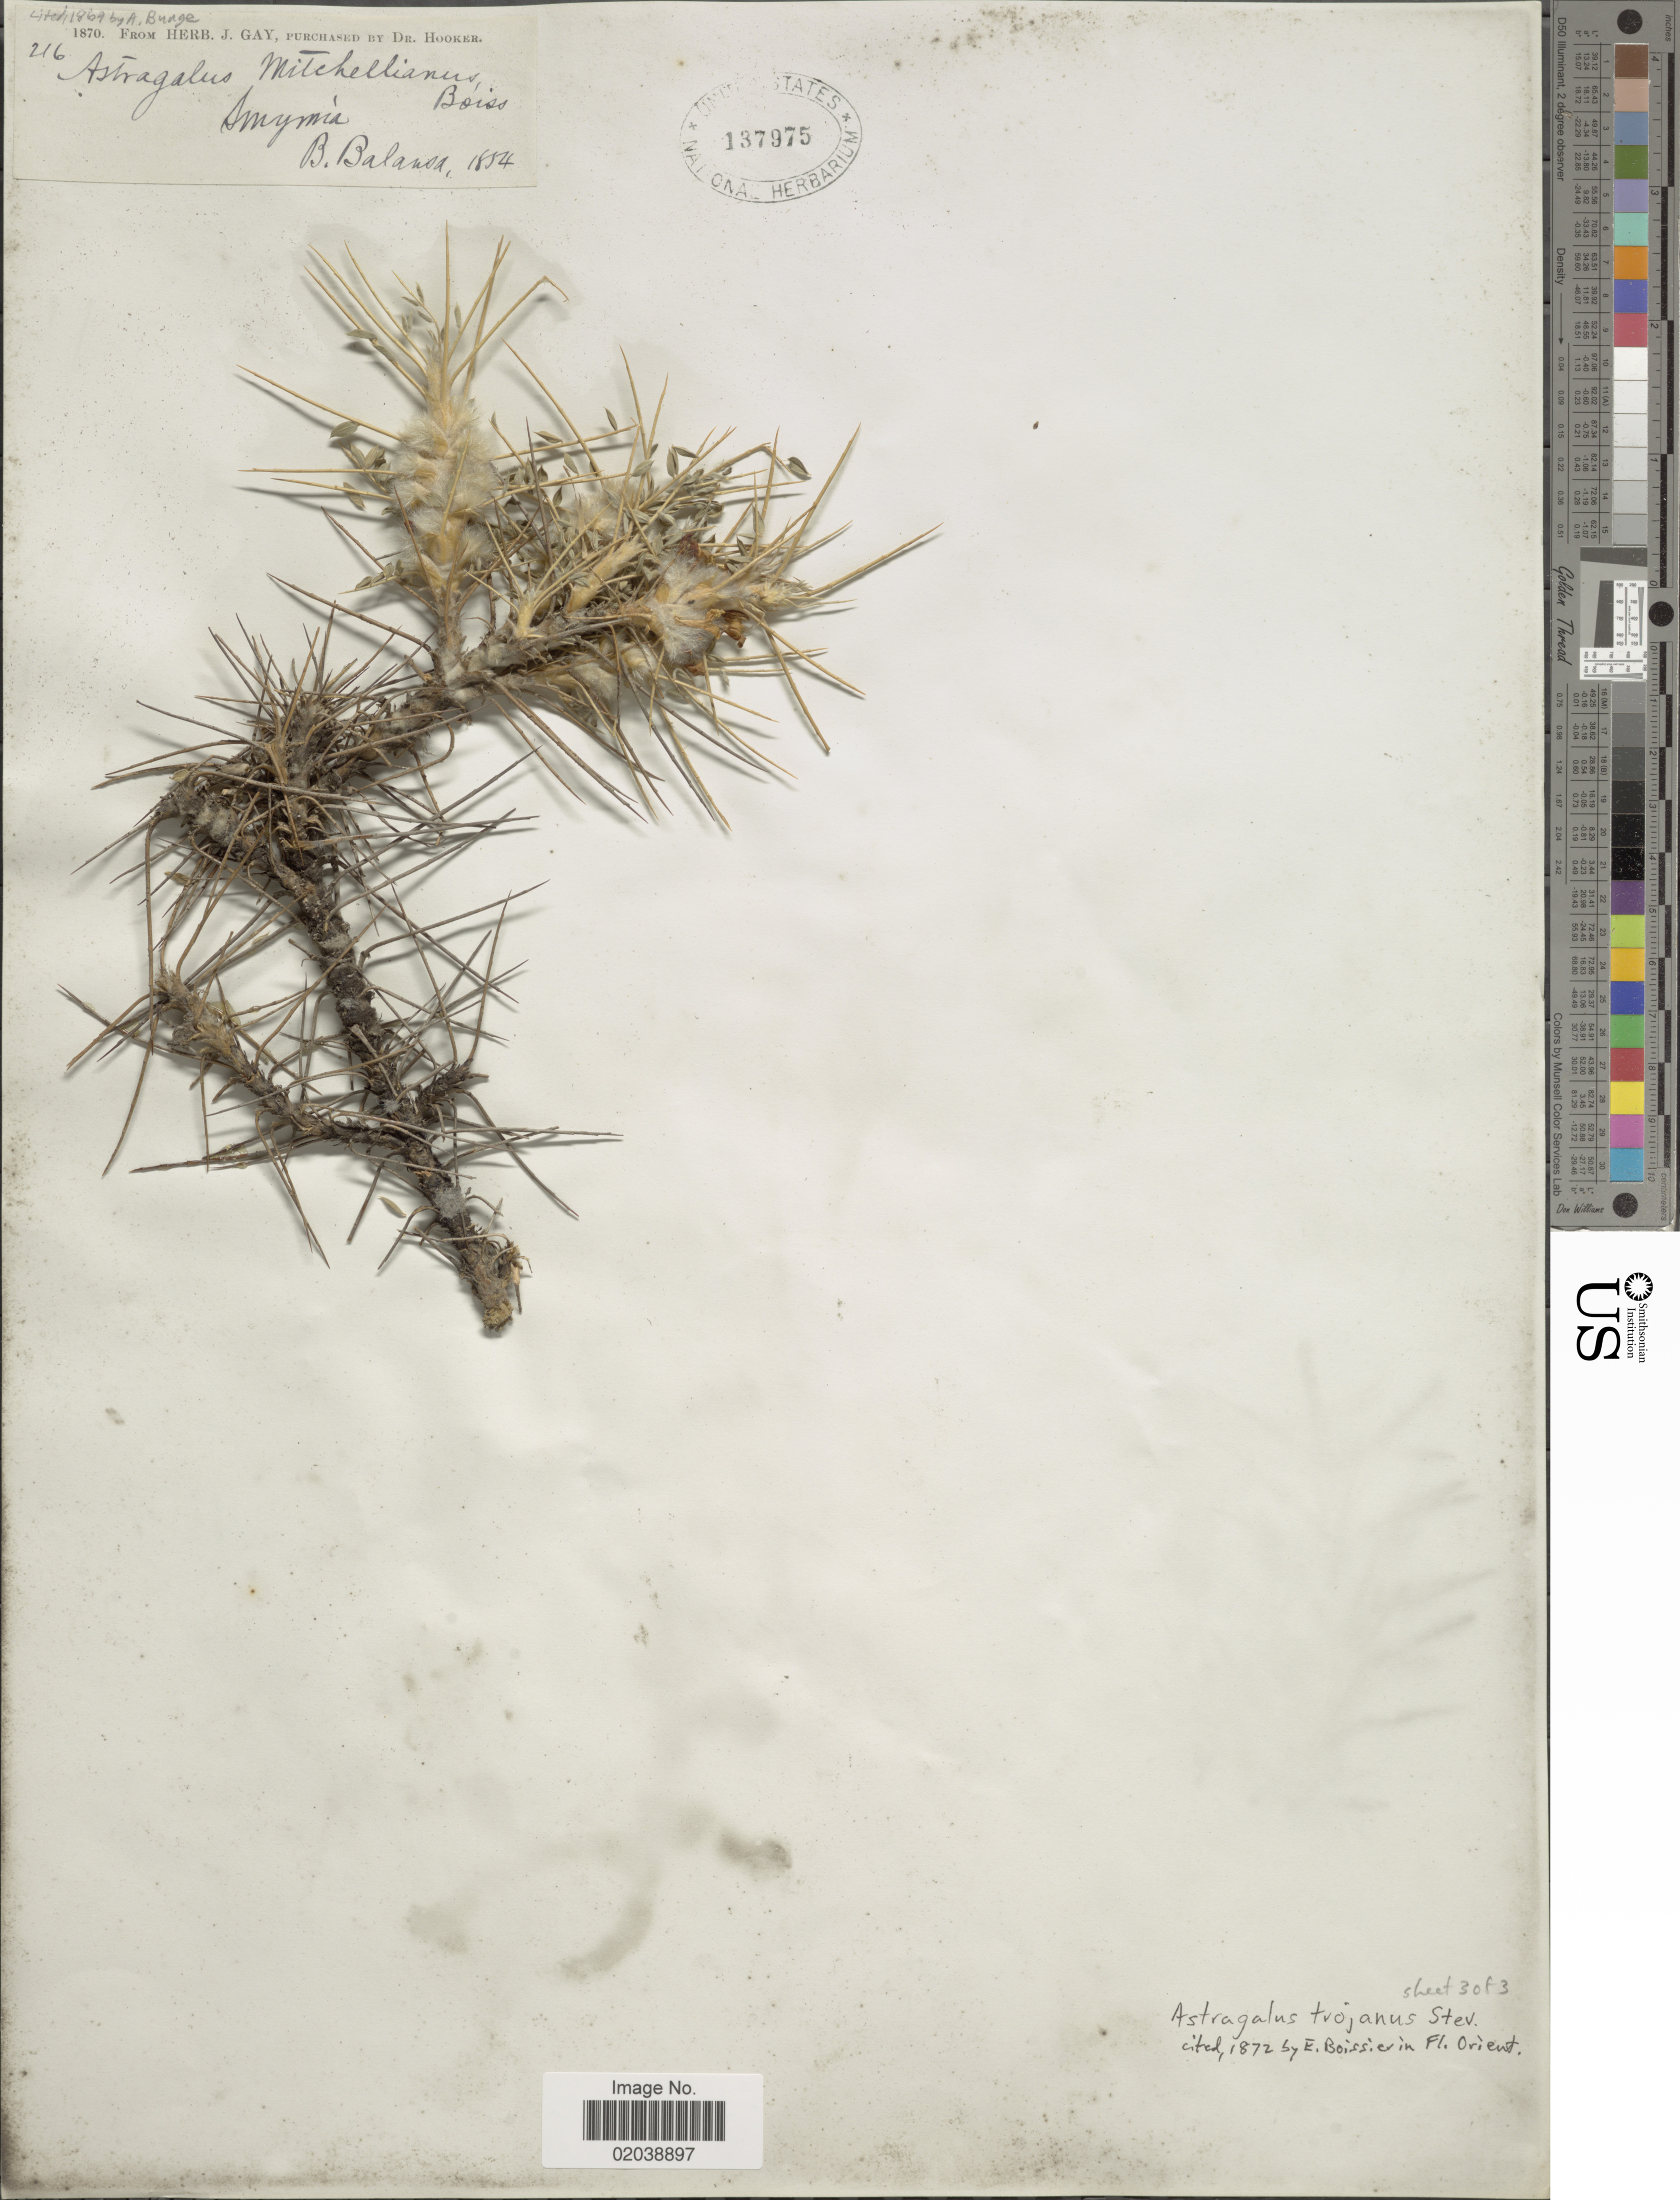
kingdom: Plantae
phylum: Tracheophyta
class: Magnoliopsida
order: Fabales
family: Fabaceae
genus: Astragalus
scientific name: Astragalus thracicus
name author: Griseb.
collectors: B. Balansa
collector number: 216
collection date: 1854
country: Turkey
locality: Smyrna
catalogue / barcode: US 137975